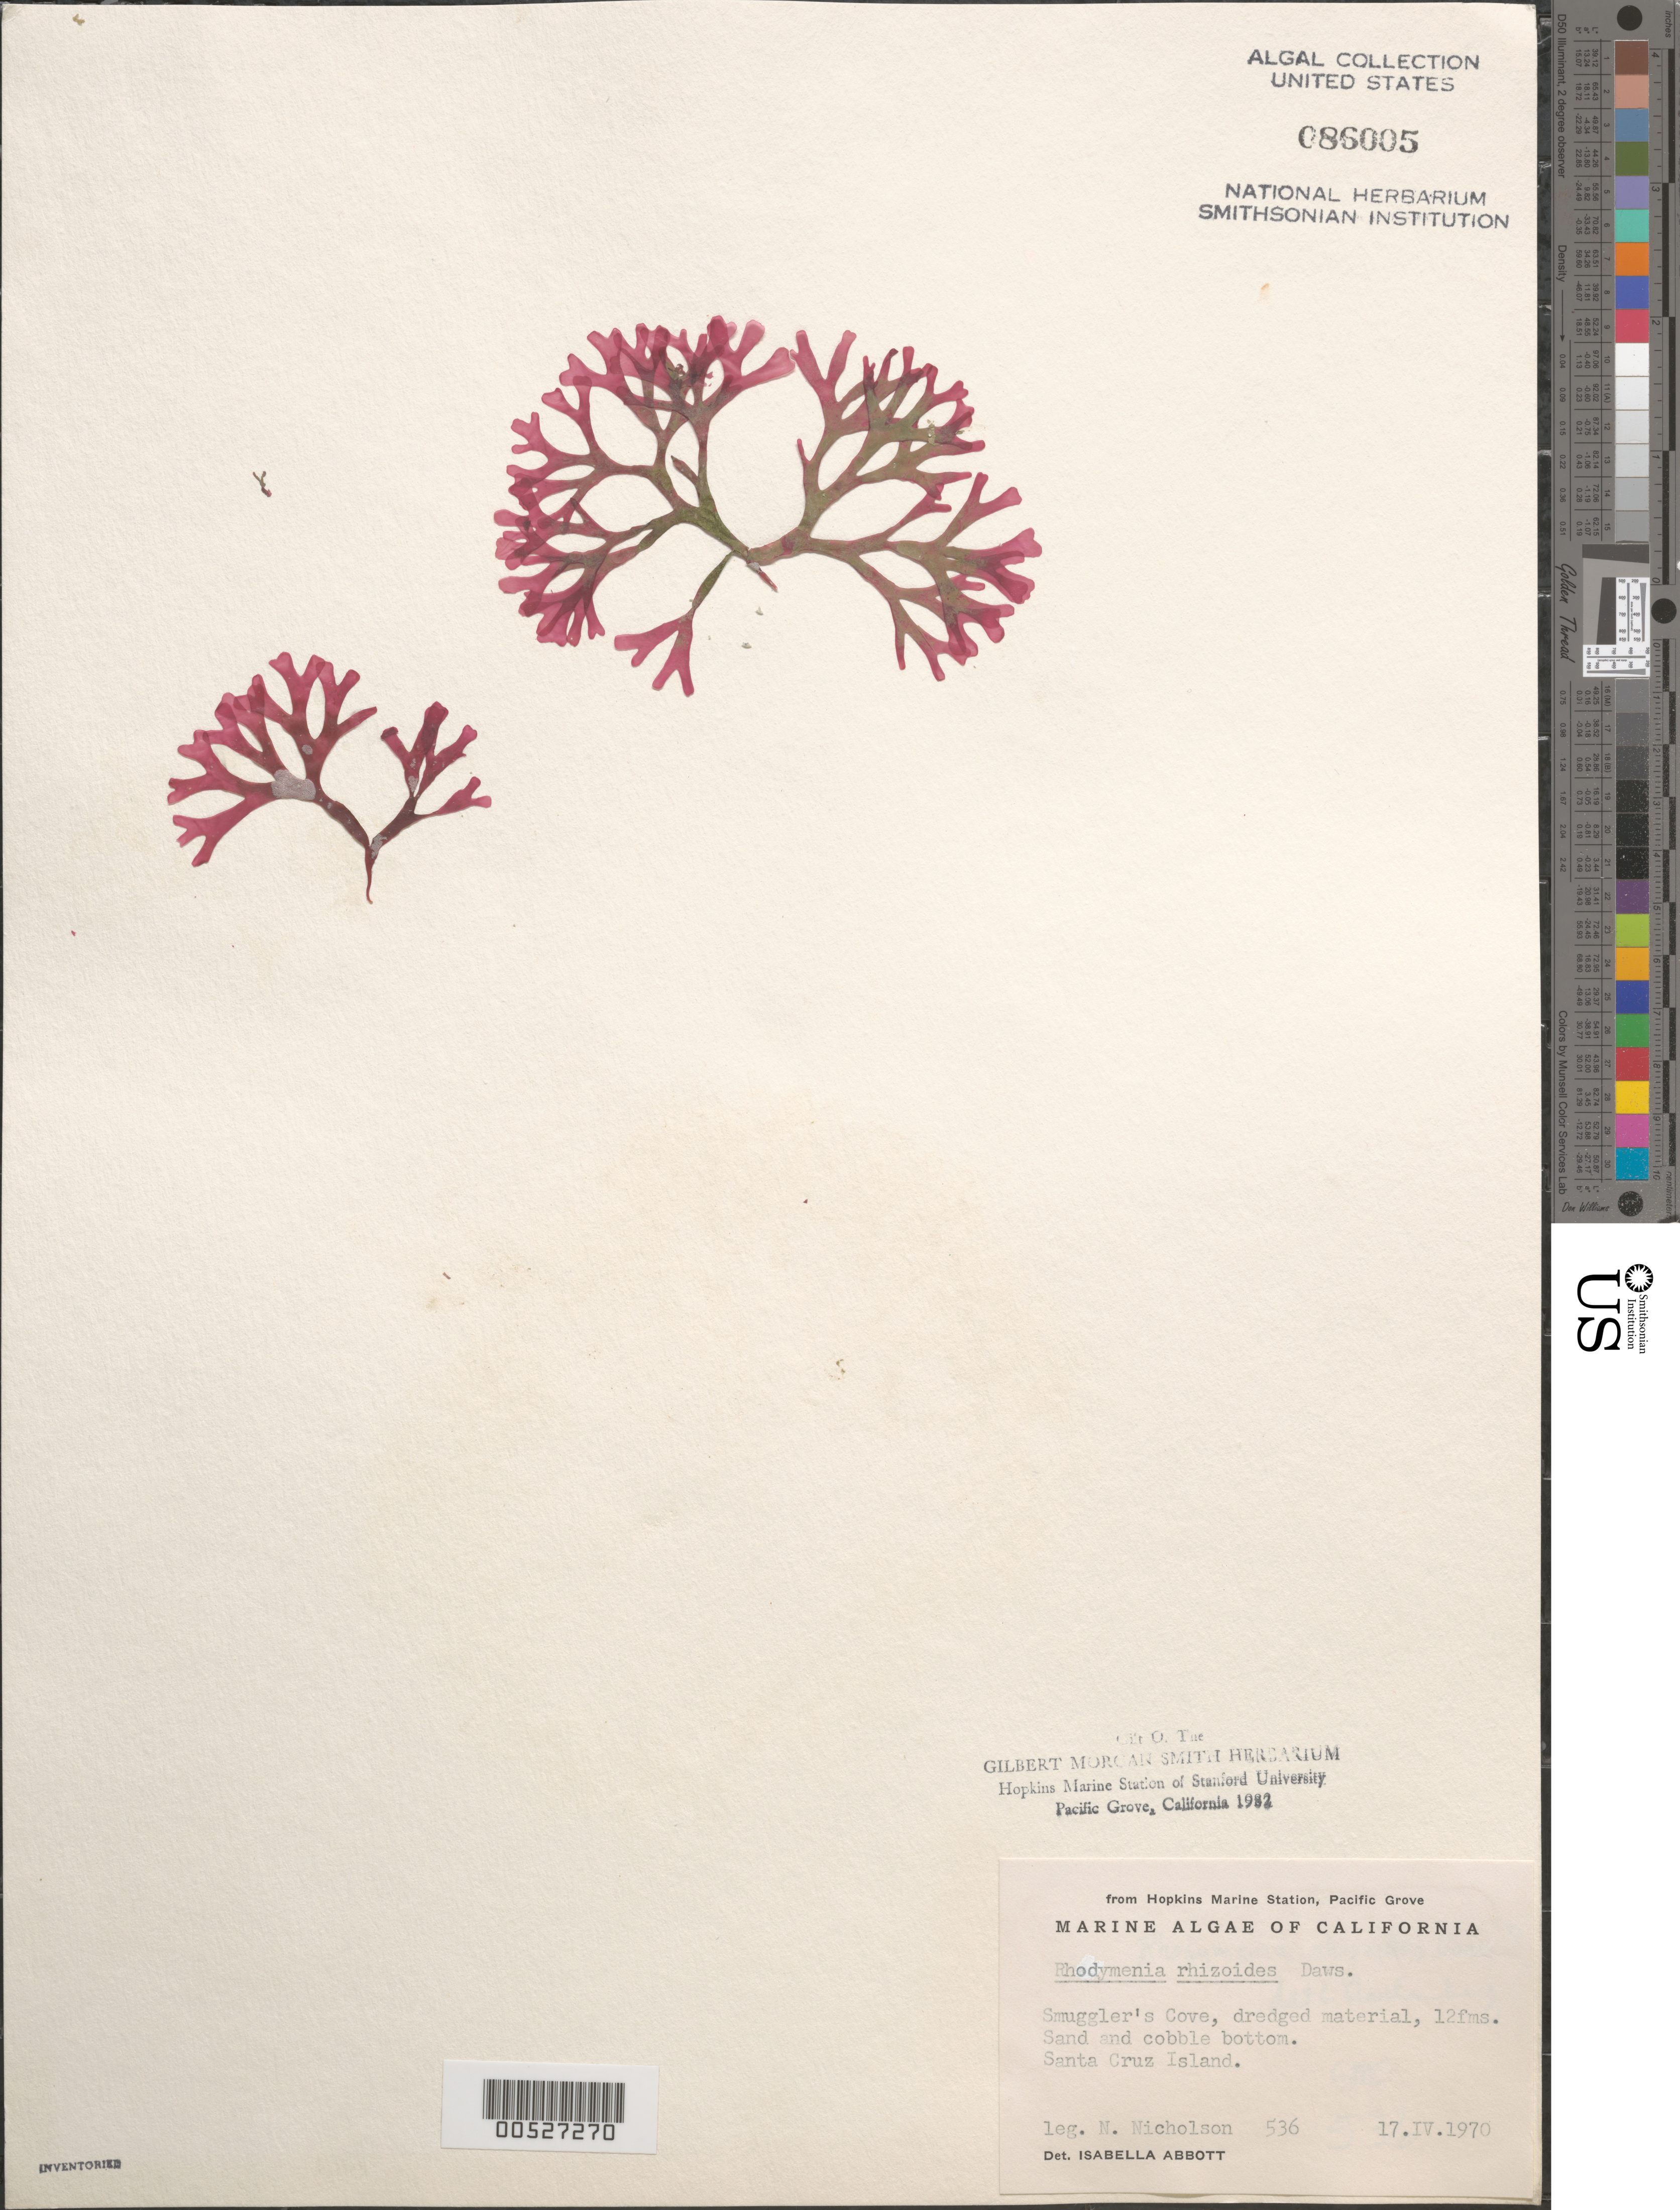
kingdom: Plantae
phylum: Rhodophyta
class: Florideophyceae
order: Rhodymeniales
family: Rhodymeniaceae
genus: Rhodymenia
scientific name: Rhodymenia rhizoides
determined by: Abbott, Isabella A.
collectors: N. Nicholson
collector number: Nln 536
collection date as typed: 17 Apr 1970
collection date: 1970-04-17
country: United States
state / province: California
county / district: Santa Barbara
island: Santa Cruz Island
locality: Smuggler's Cove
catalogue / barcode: US 86005